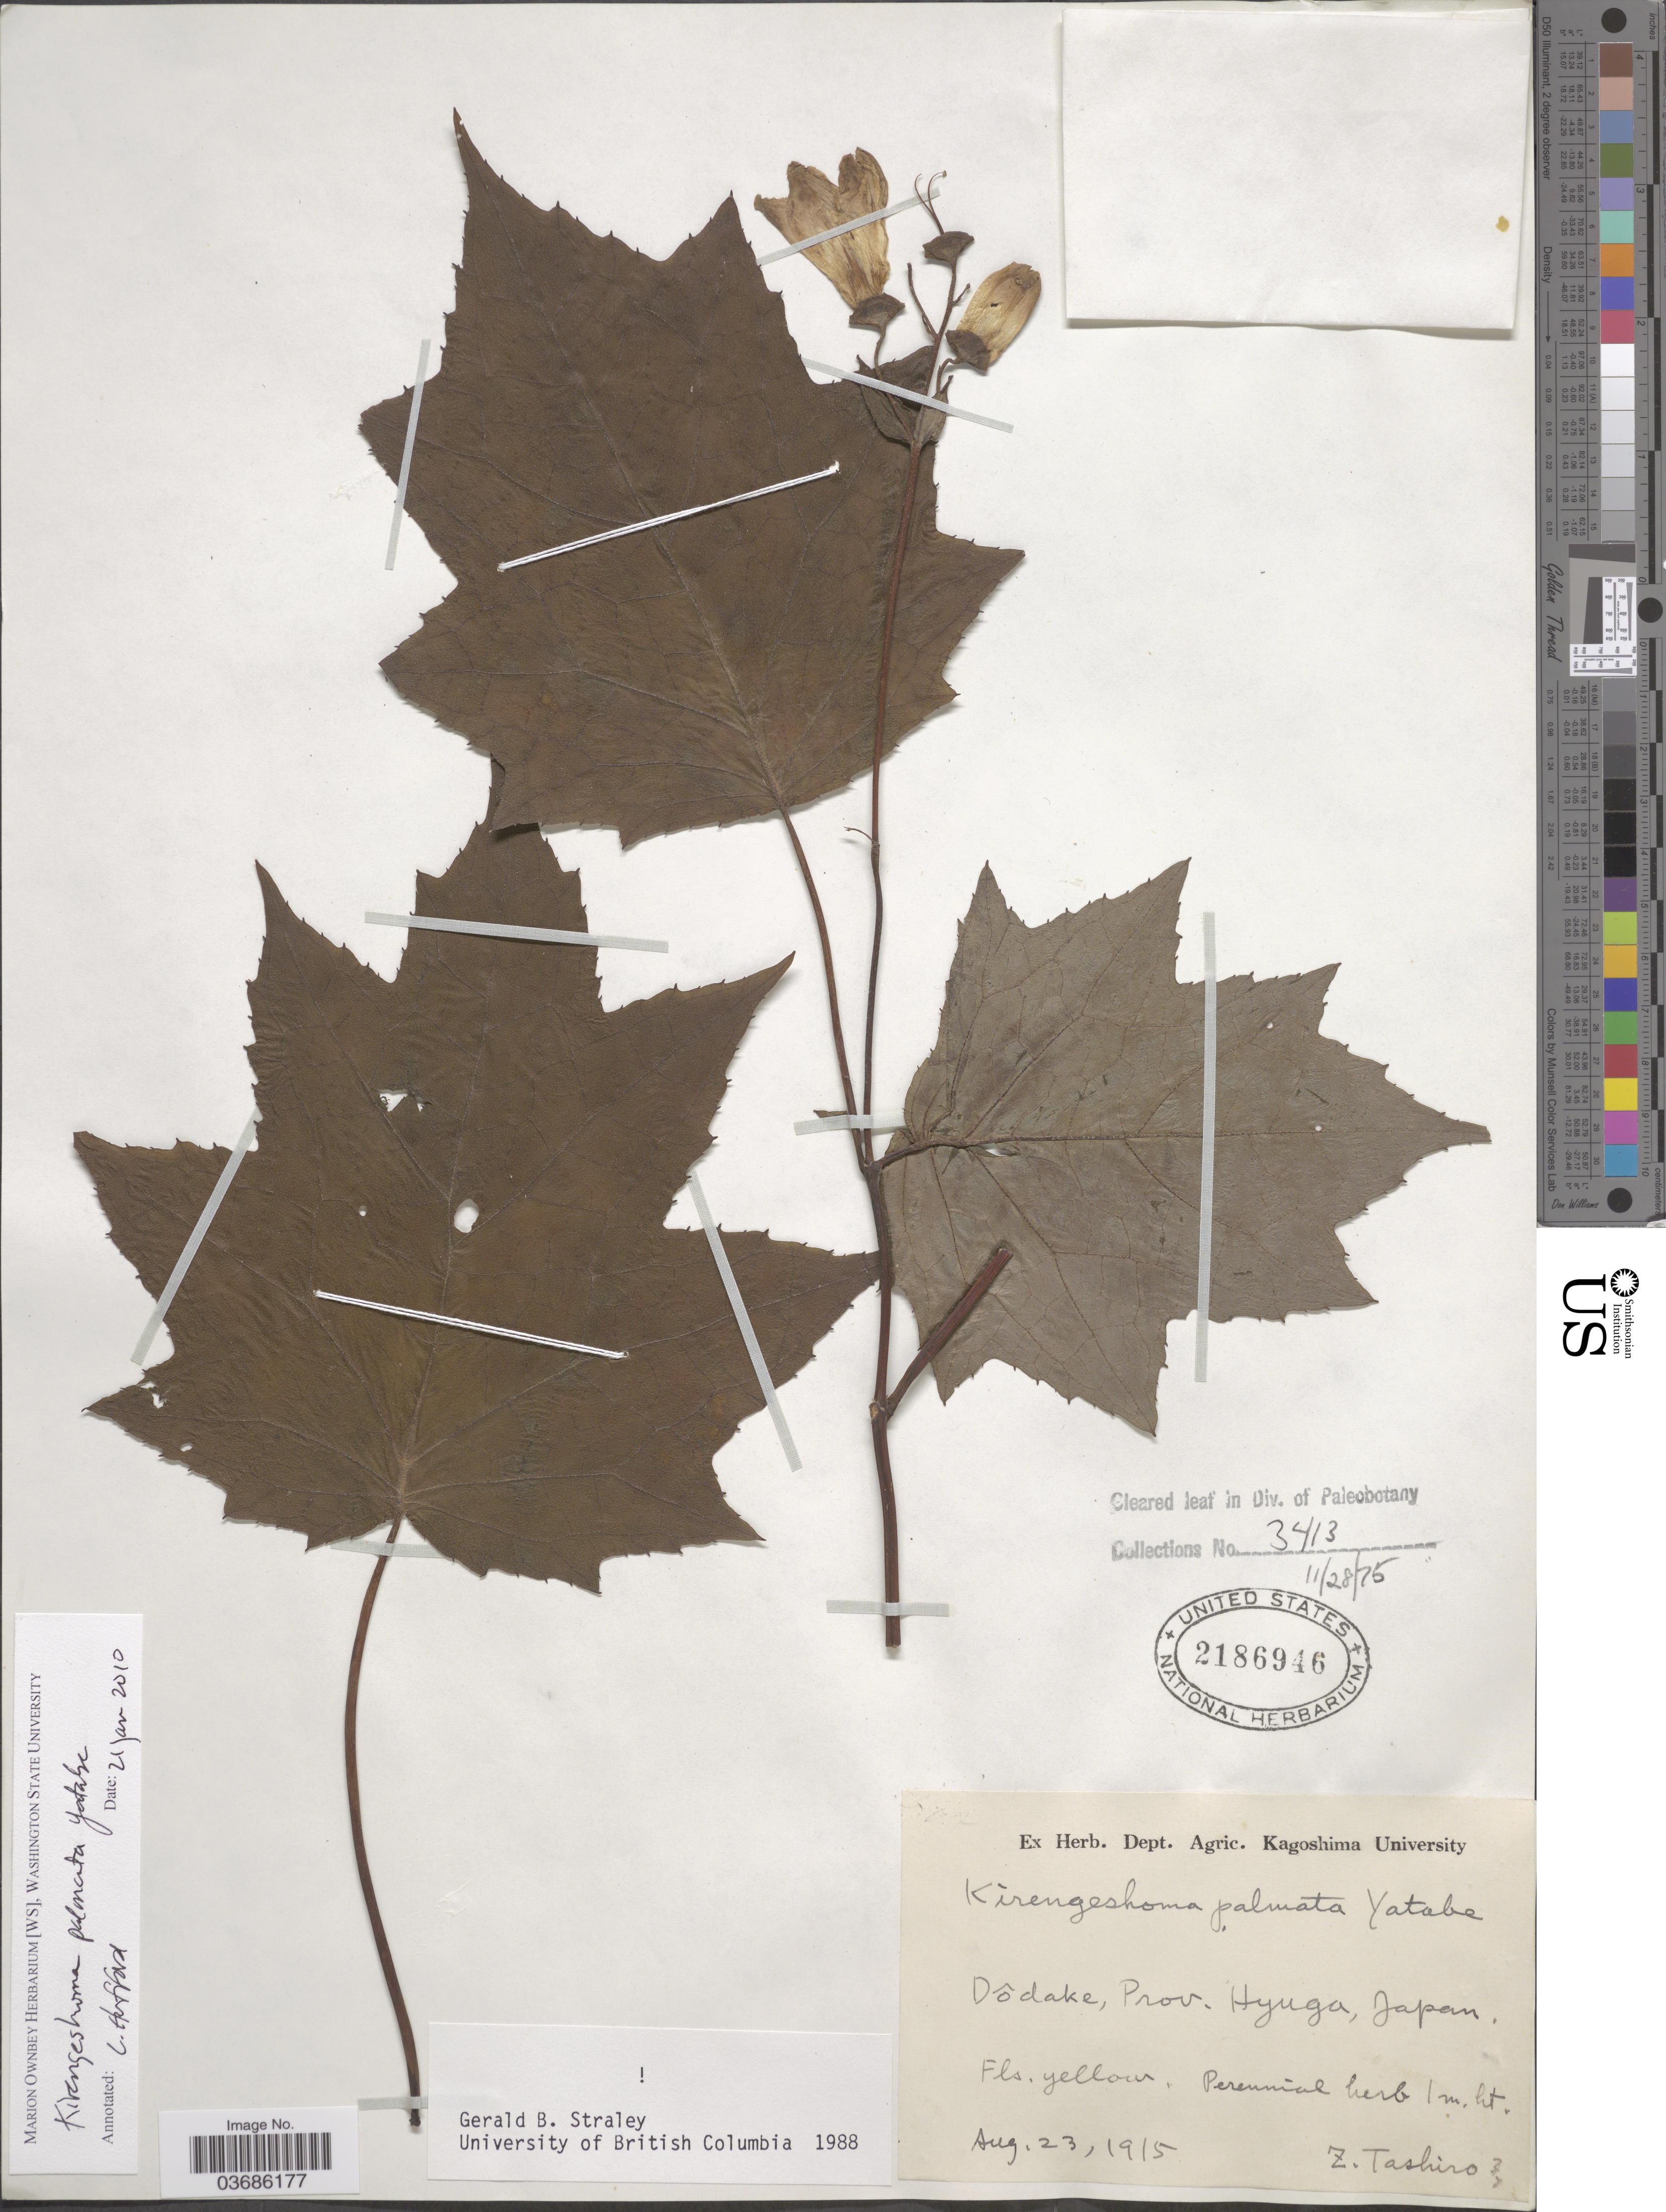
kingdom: Plantae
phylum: Tracheophyta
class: Magnoliopsida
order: Cornales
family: Hydrangeaceae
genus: Kirengeshoma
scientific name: Kirengeshoma palmata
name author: Yatabe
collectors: Z. Tashiro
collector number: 3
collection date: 1915-08-23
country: Japan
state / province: Kagosima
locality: Kagoshima. Dôdake, Prov. Hyuga.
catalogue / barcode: US 2186946